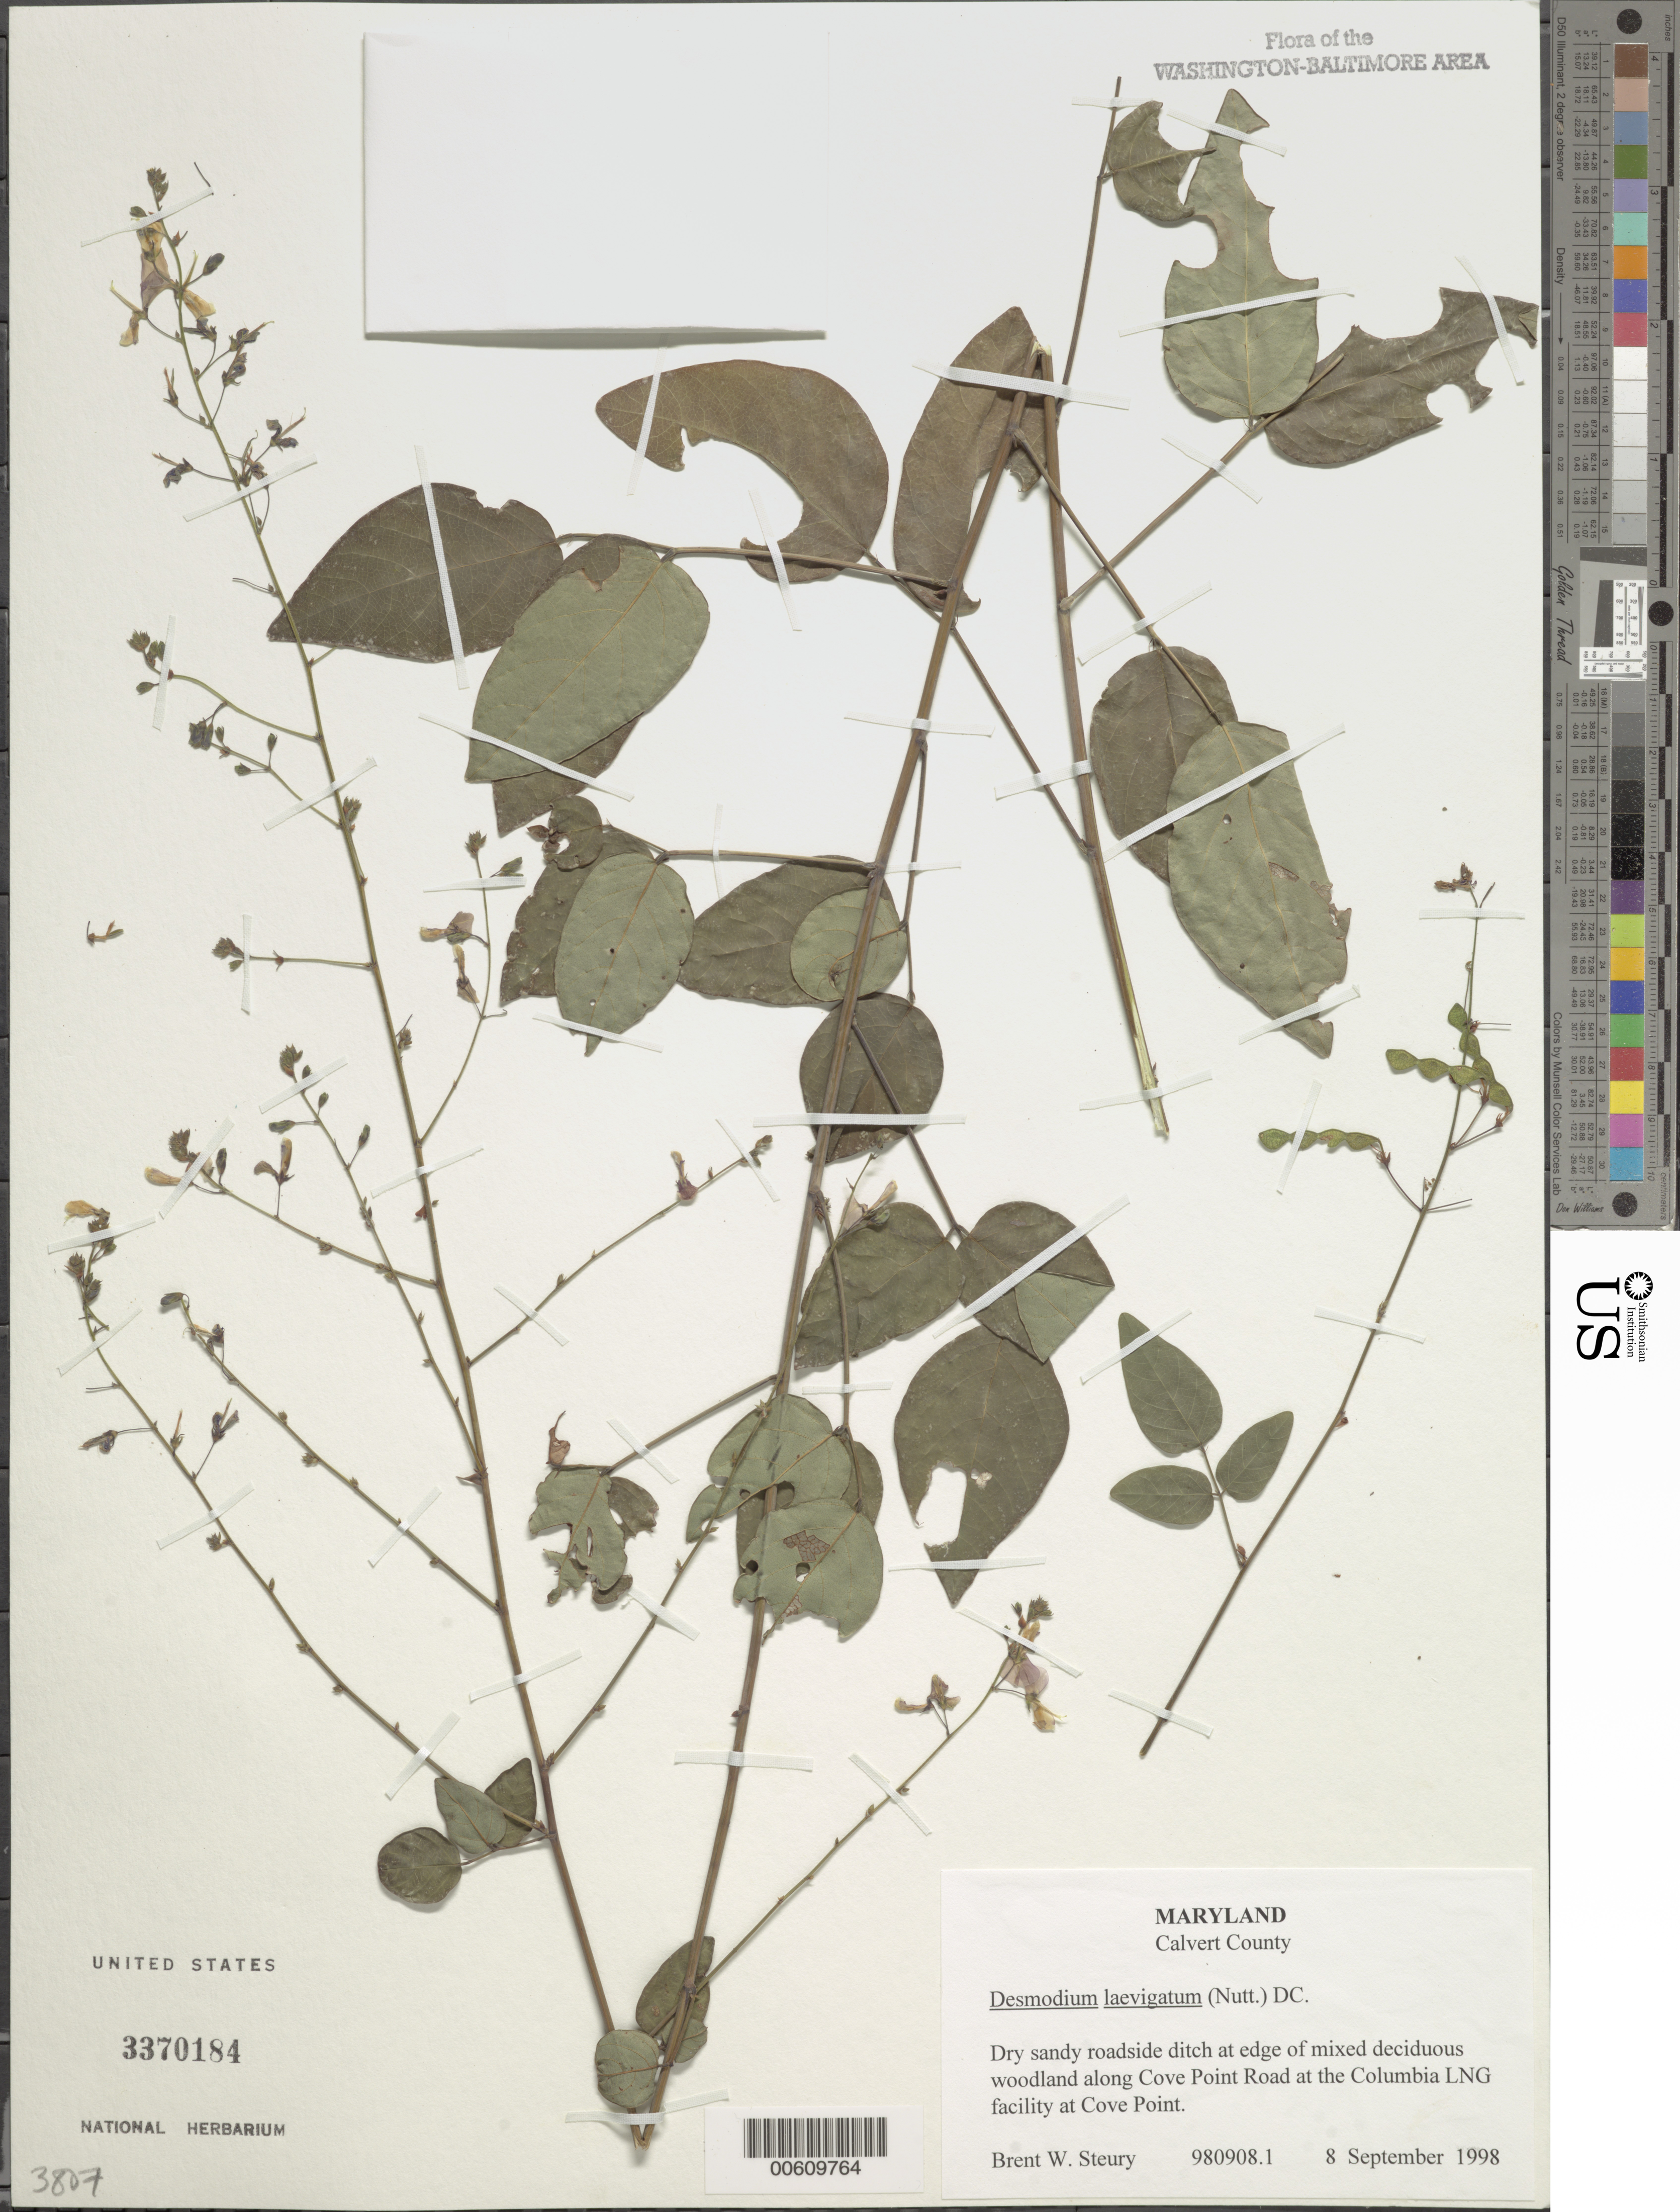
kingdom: Plantae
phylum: Tracheophyta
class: Magnoliopsida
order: Fabales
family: Fabaceae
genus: Desmodium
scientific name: Desmodium laevigatum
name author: (Nutt.) DC.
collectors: B. Steury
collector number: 980908.1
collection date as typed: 08 Sep 1998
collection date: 1998-09-08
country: United States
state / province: Maryland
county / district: Calvert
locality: Along Cove Point Road at the Columbia Long Facility at Cove Point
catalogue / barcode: US 3370184